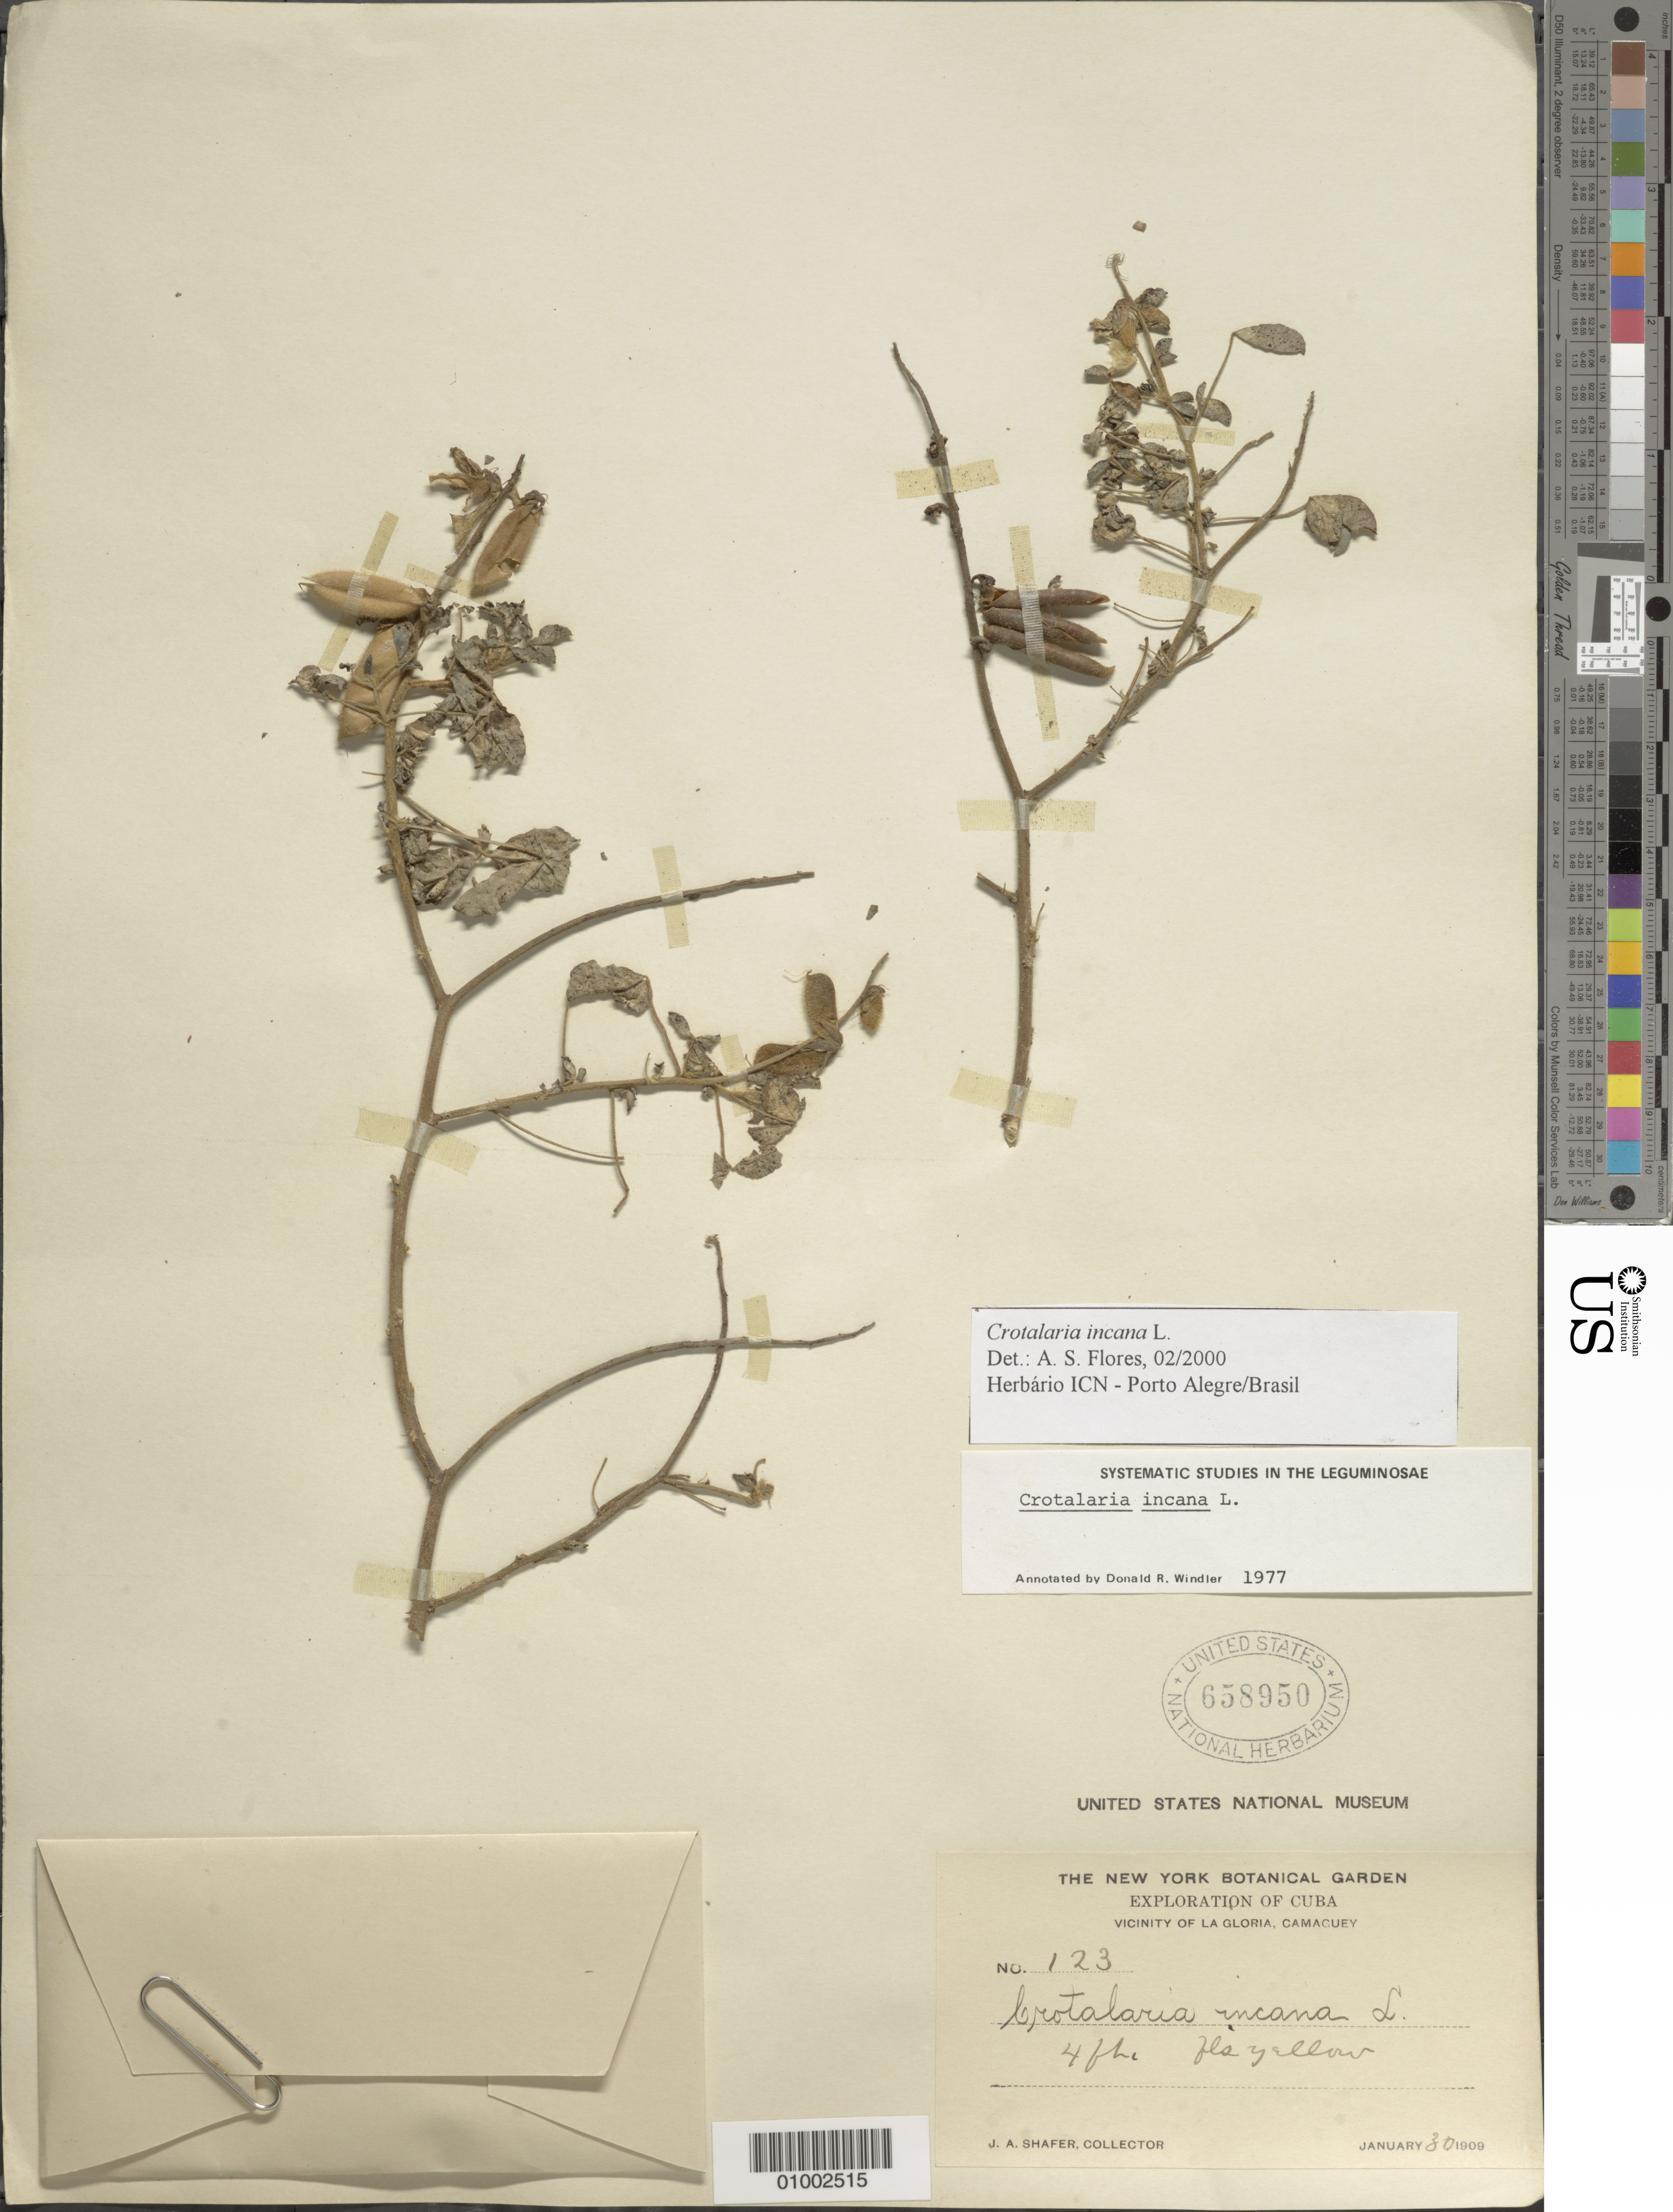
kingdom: Plantae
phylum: Tracheophyta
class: Magnoliopsida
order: Fabales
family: Fabaceae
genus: Crotalaria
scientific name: Crotalaria incana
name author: L.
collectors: J. A. Shafer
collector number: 123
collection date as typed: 30 Jan 1909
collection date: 1909-01-30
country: Cuba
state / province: Camagüey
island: Cuba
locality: La Gloria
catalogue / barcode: US 658950